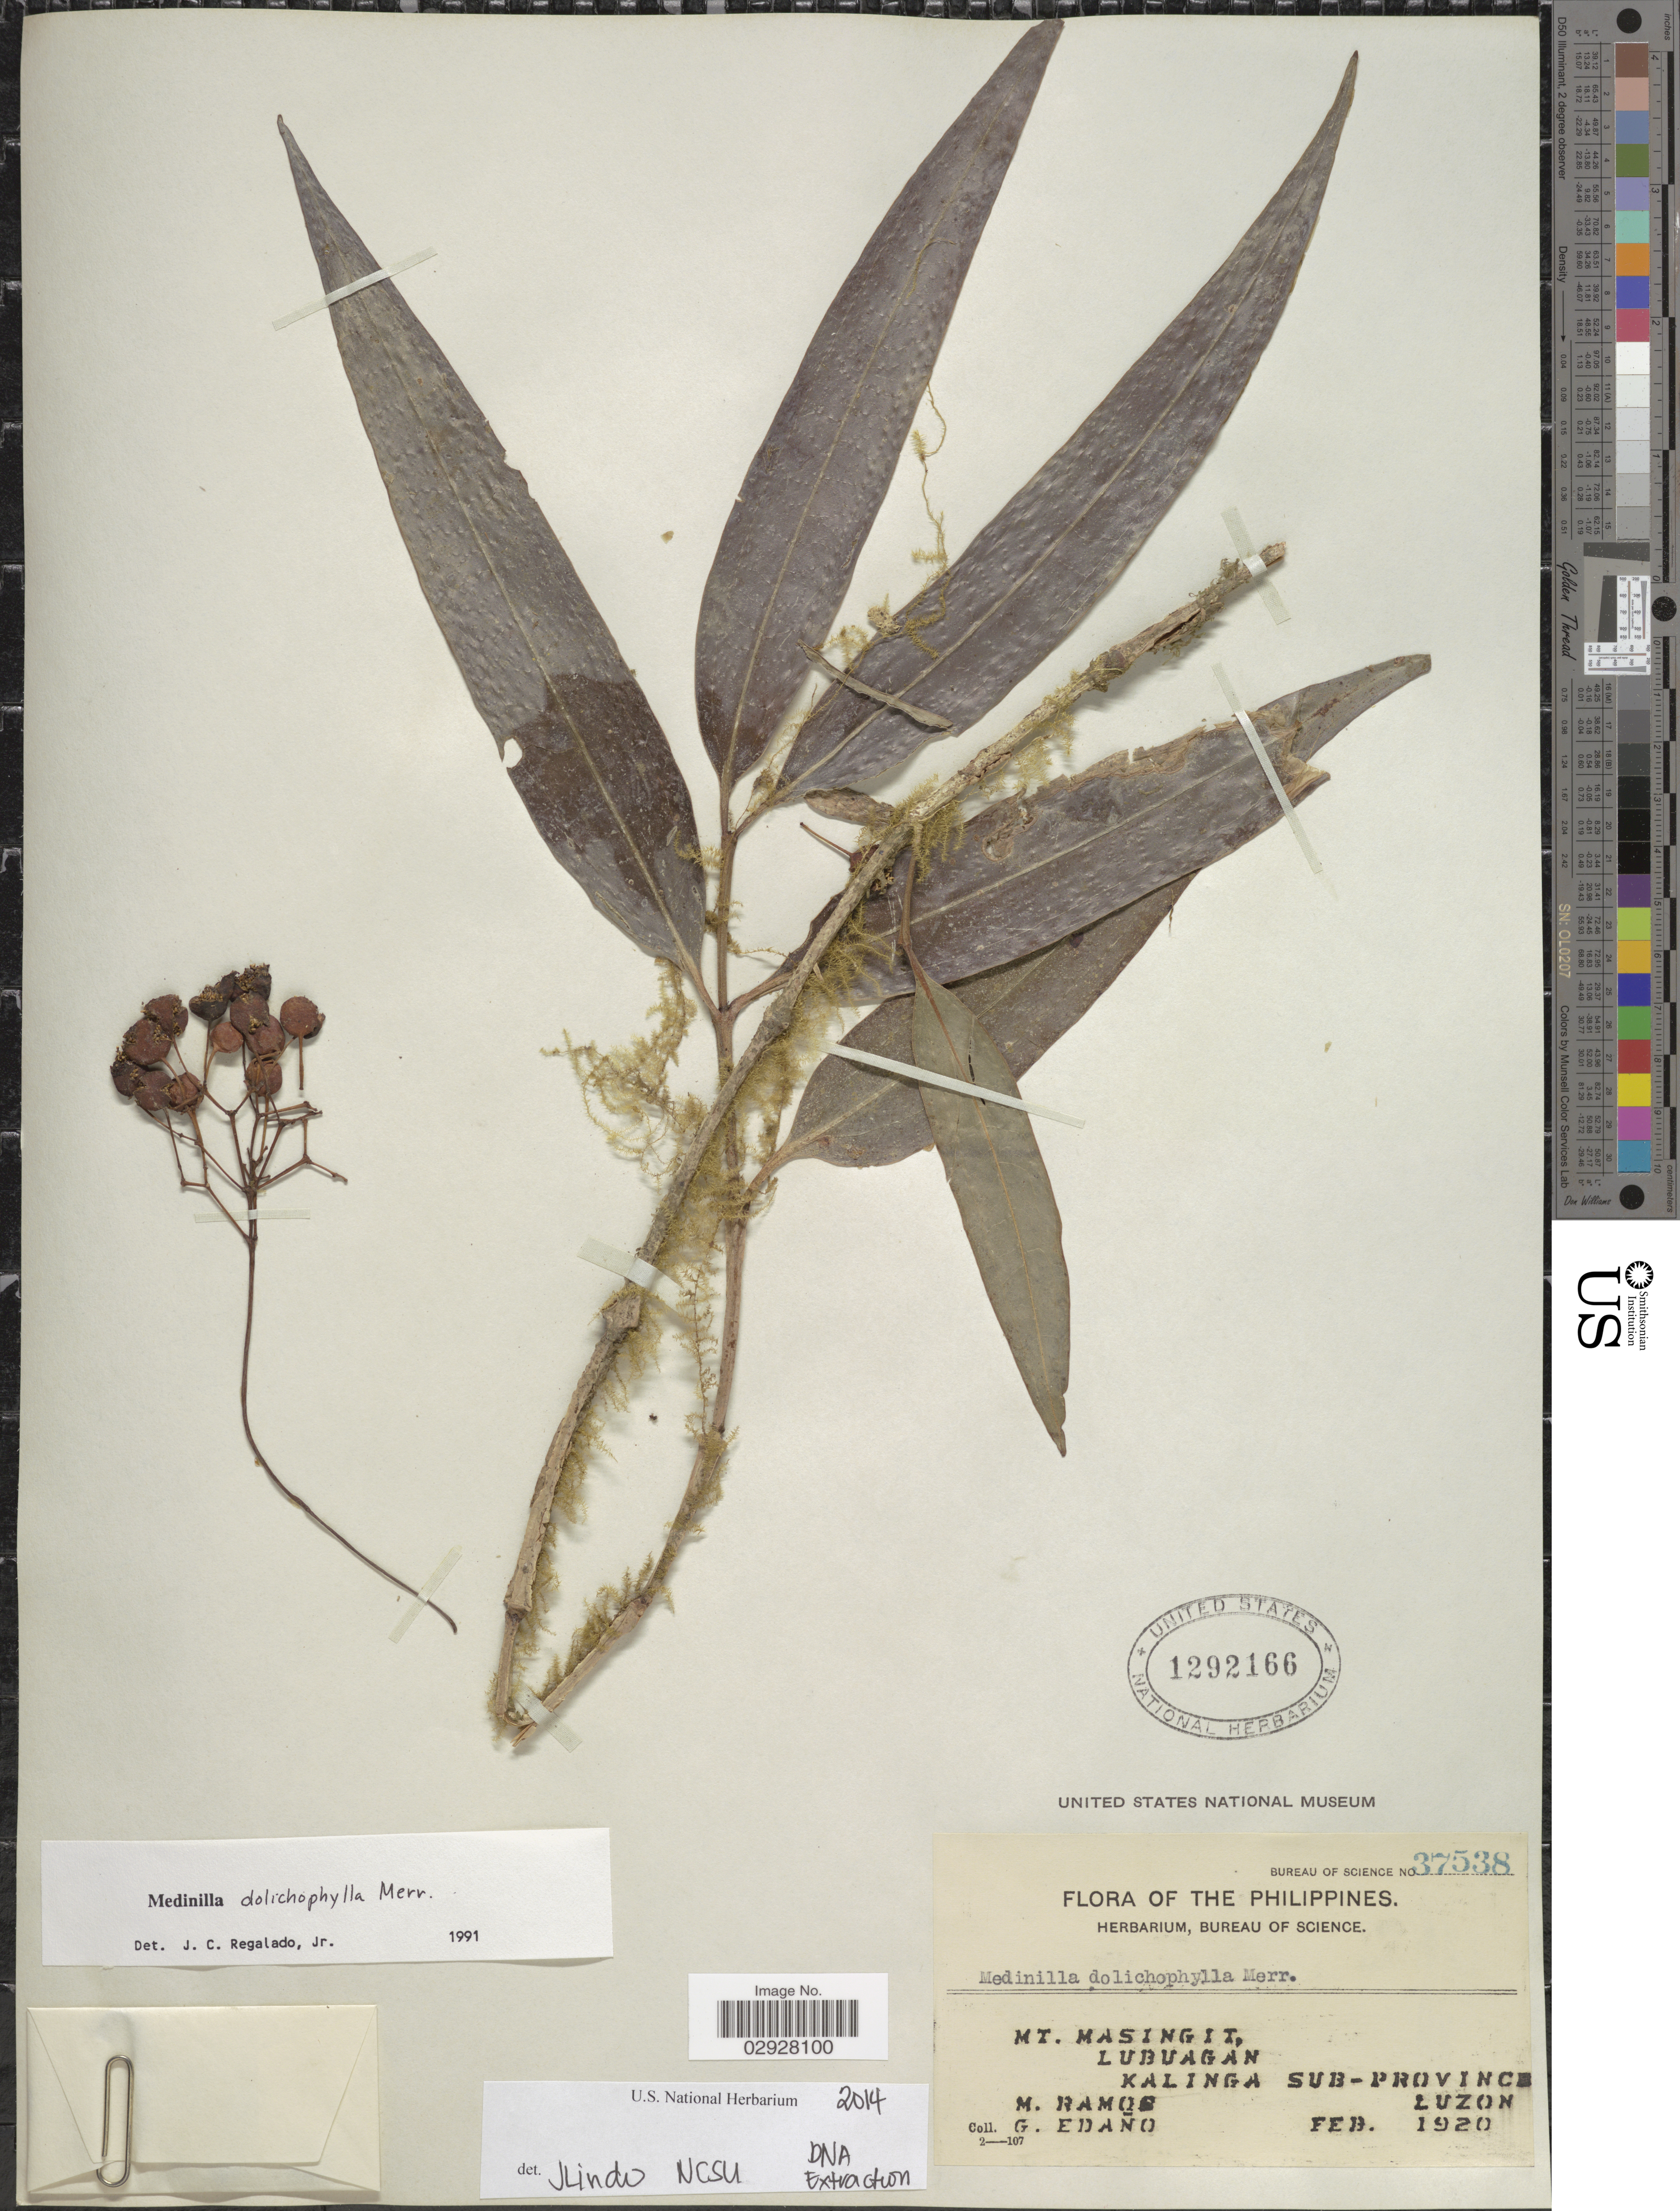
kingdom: Plantae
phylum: Tracheophyta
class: Magnoliopsida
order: Myrtales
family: Melastomataceae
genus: Medinilla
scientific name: Medinilla dolichophylla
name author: Merr.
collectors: M. Ramos & G. Edaño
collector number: Bureau of Science 37538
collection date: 1920-02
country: Philippines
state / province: Cordillera (Administrative Region)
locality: Mt. Masingit, Lubuagan, Kalinga Sub-Province, Luzon.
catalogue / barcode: US 1292166